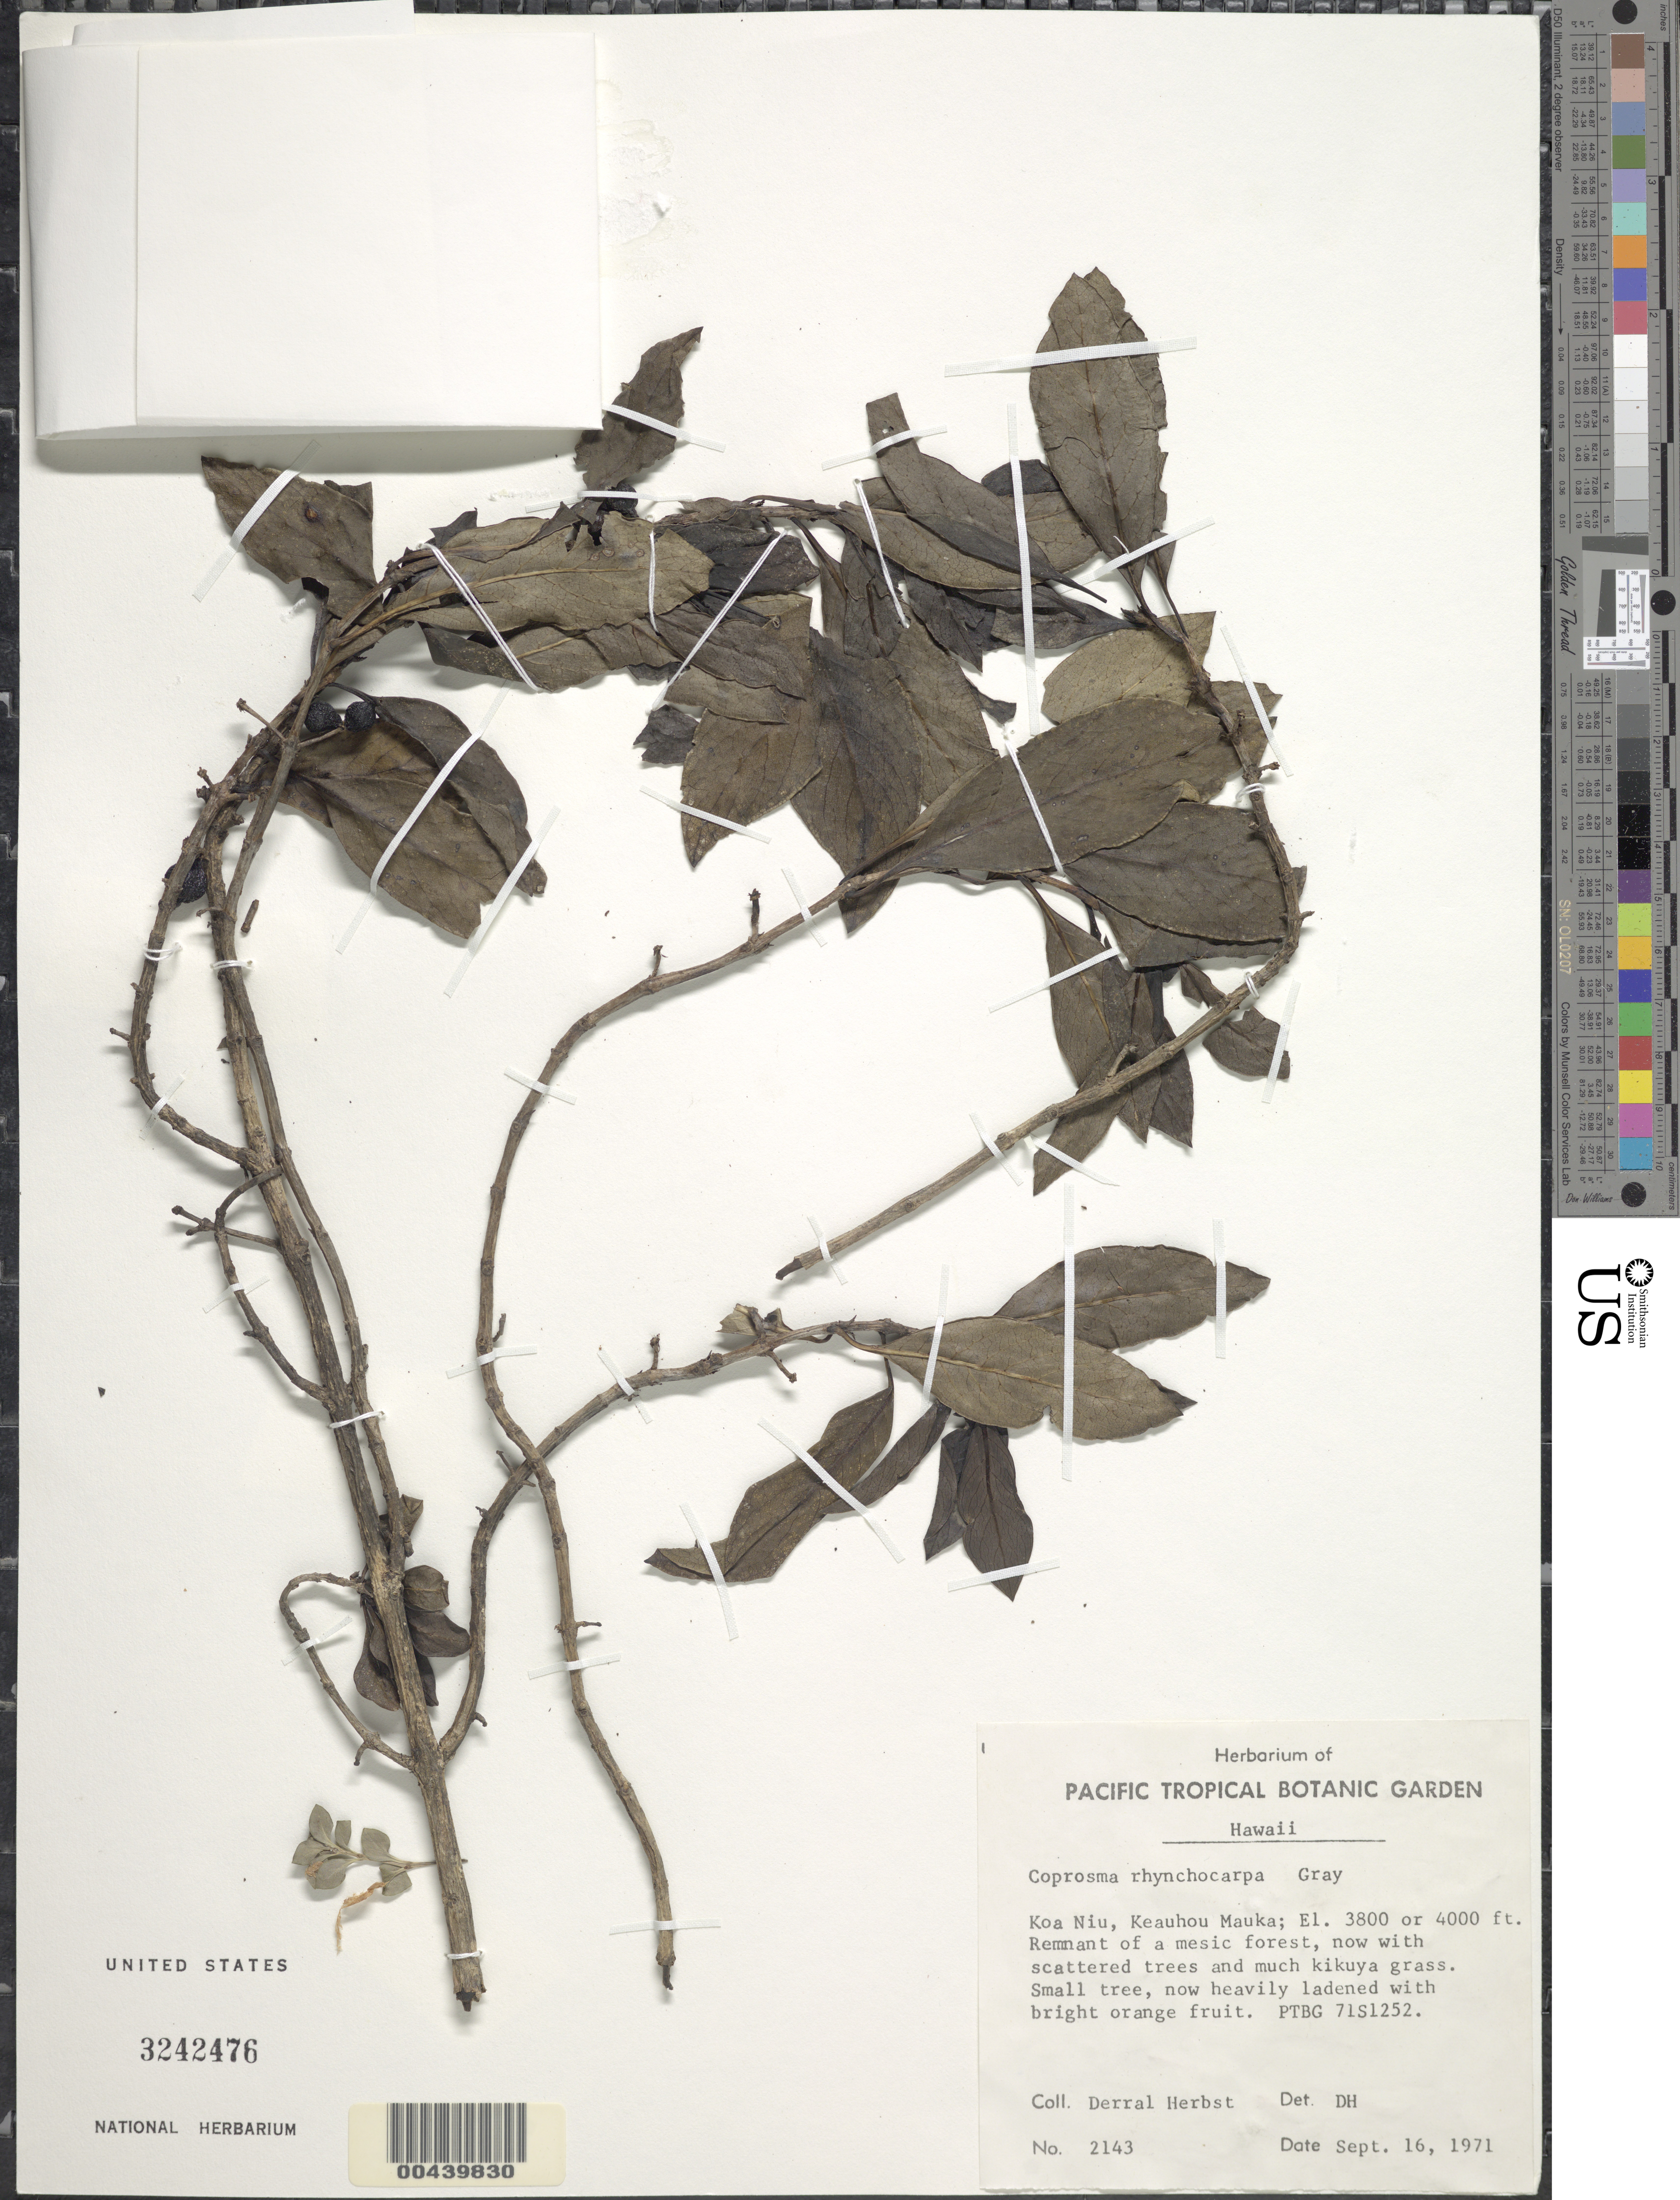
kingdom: Plantae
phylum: Tracheophyta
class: Magnoliopsida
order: Gentianales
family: Rubiaceae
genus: Coprosma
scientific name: Coprosma rhynchocarpa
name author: A. Gray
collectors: D. R. Herbst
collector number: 2143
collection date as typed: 16 Sep 1971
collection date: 1971-09-16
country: United States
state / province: Hawaii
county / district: Hawaii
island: Hawaii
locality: Koa Niu, Keauhou Mauka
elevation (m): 1158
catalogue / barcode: US 3242476